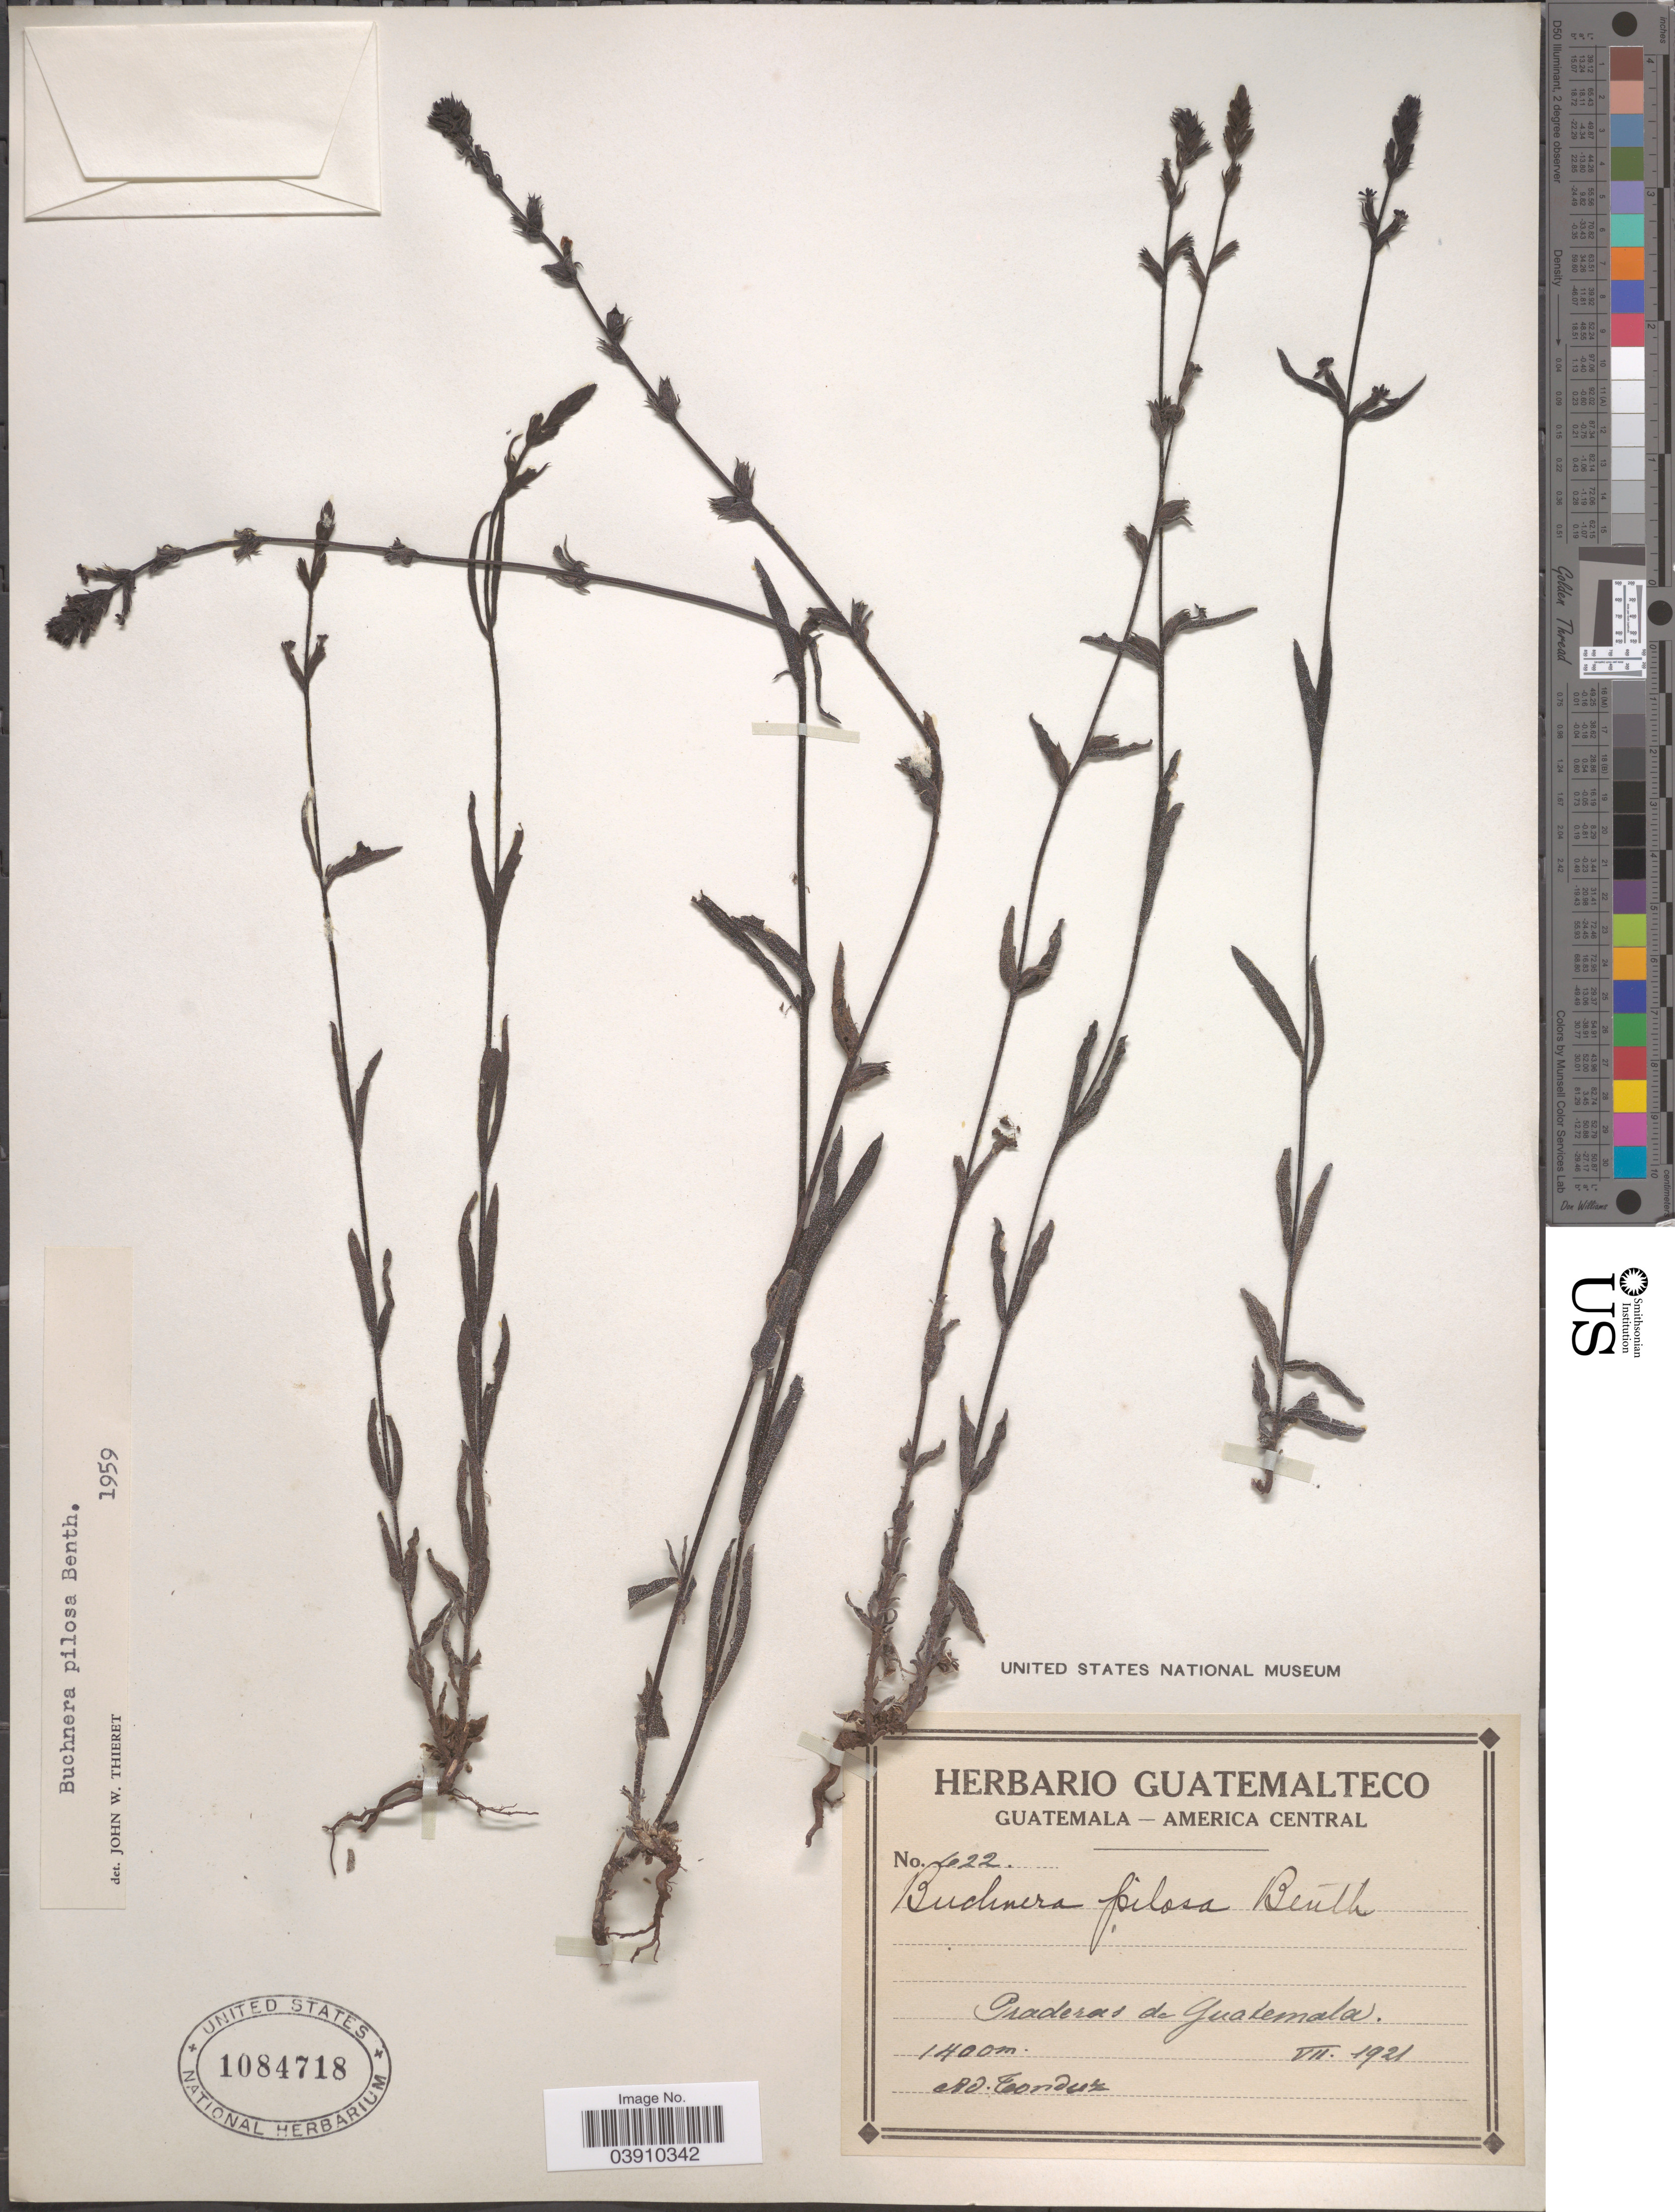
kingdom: Plantae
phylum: Tracheophyta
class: Magnoliopsida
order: Lamiales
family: Orobanchaceae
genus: Buchnera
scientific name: Buchnera pusilla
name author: Kunth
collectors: A. Tonduz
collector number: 622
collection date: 1921-07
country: Guatemala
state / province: Guatemala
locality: Praderas de Guatemala.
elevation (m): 1400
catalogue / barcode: US 1084718